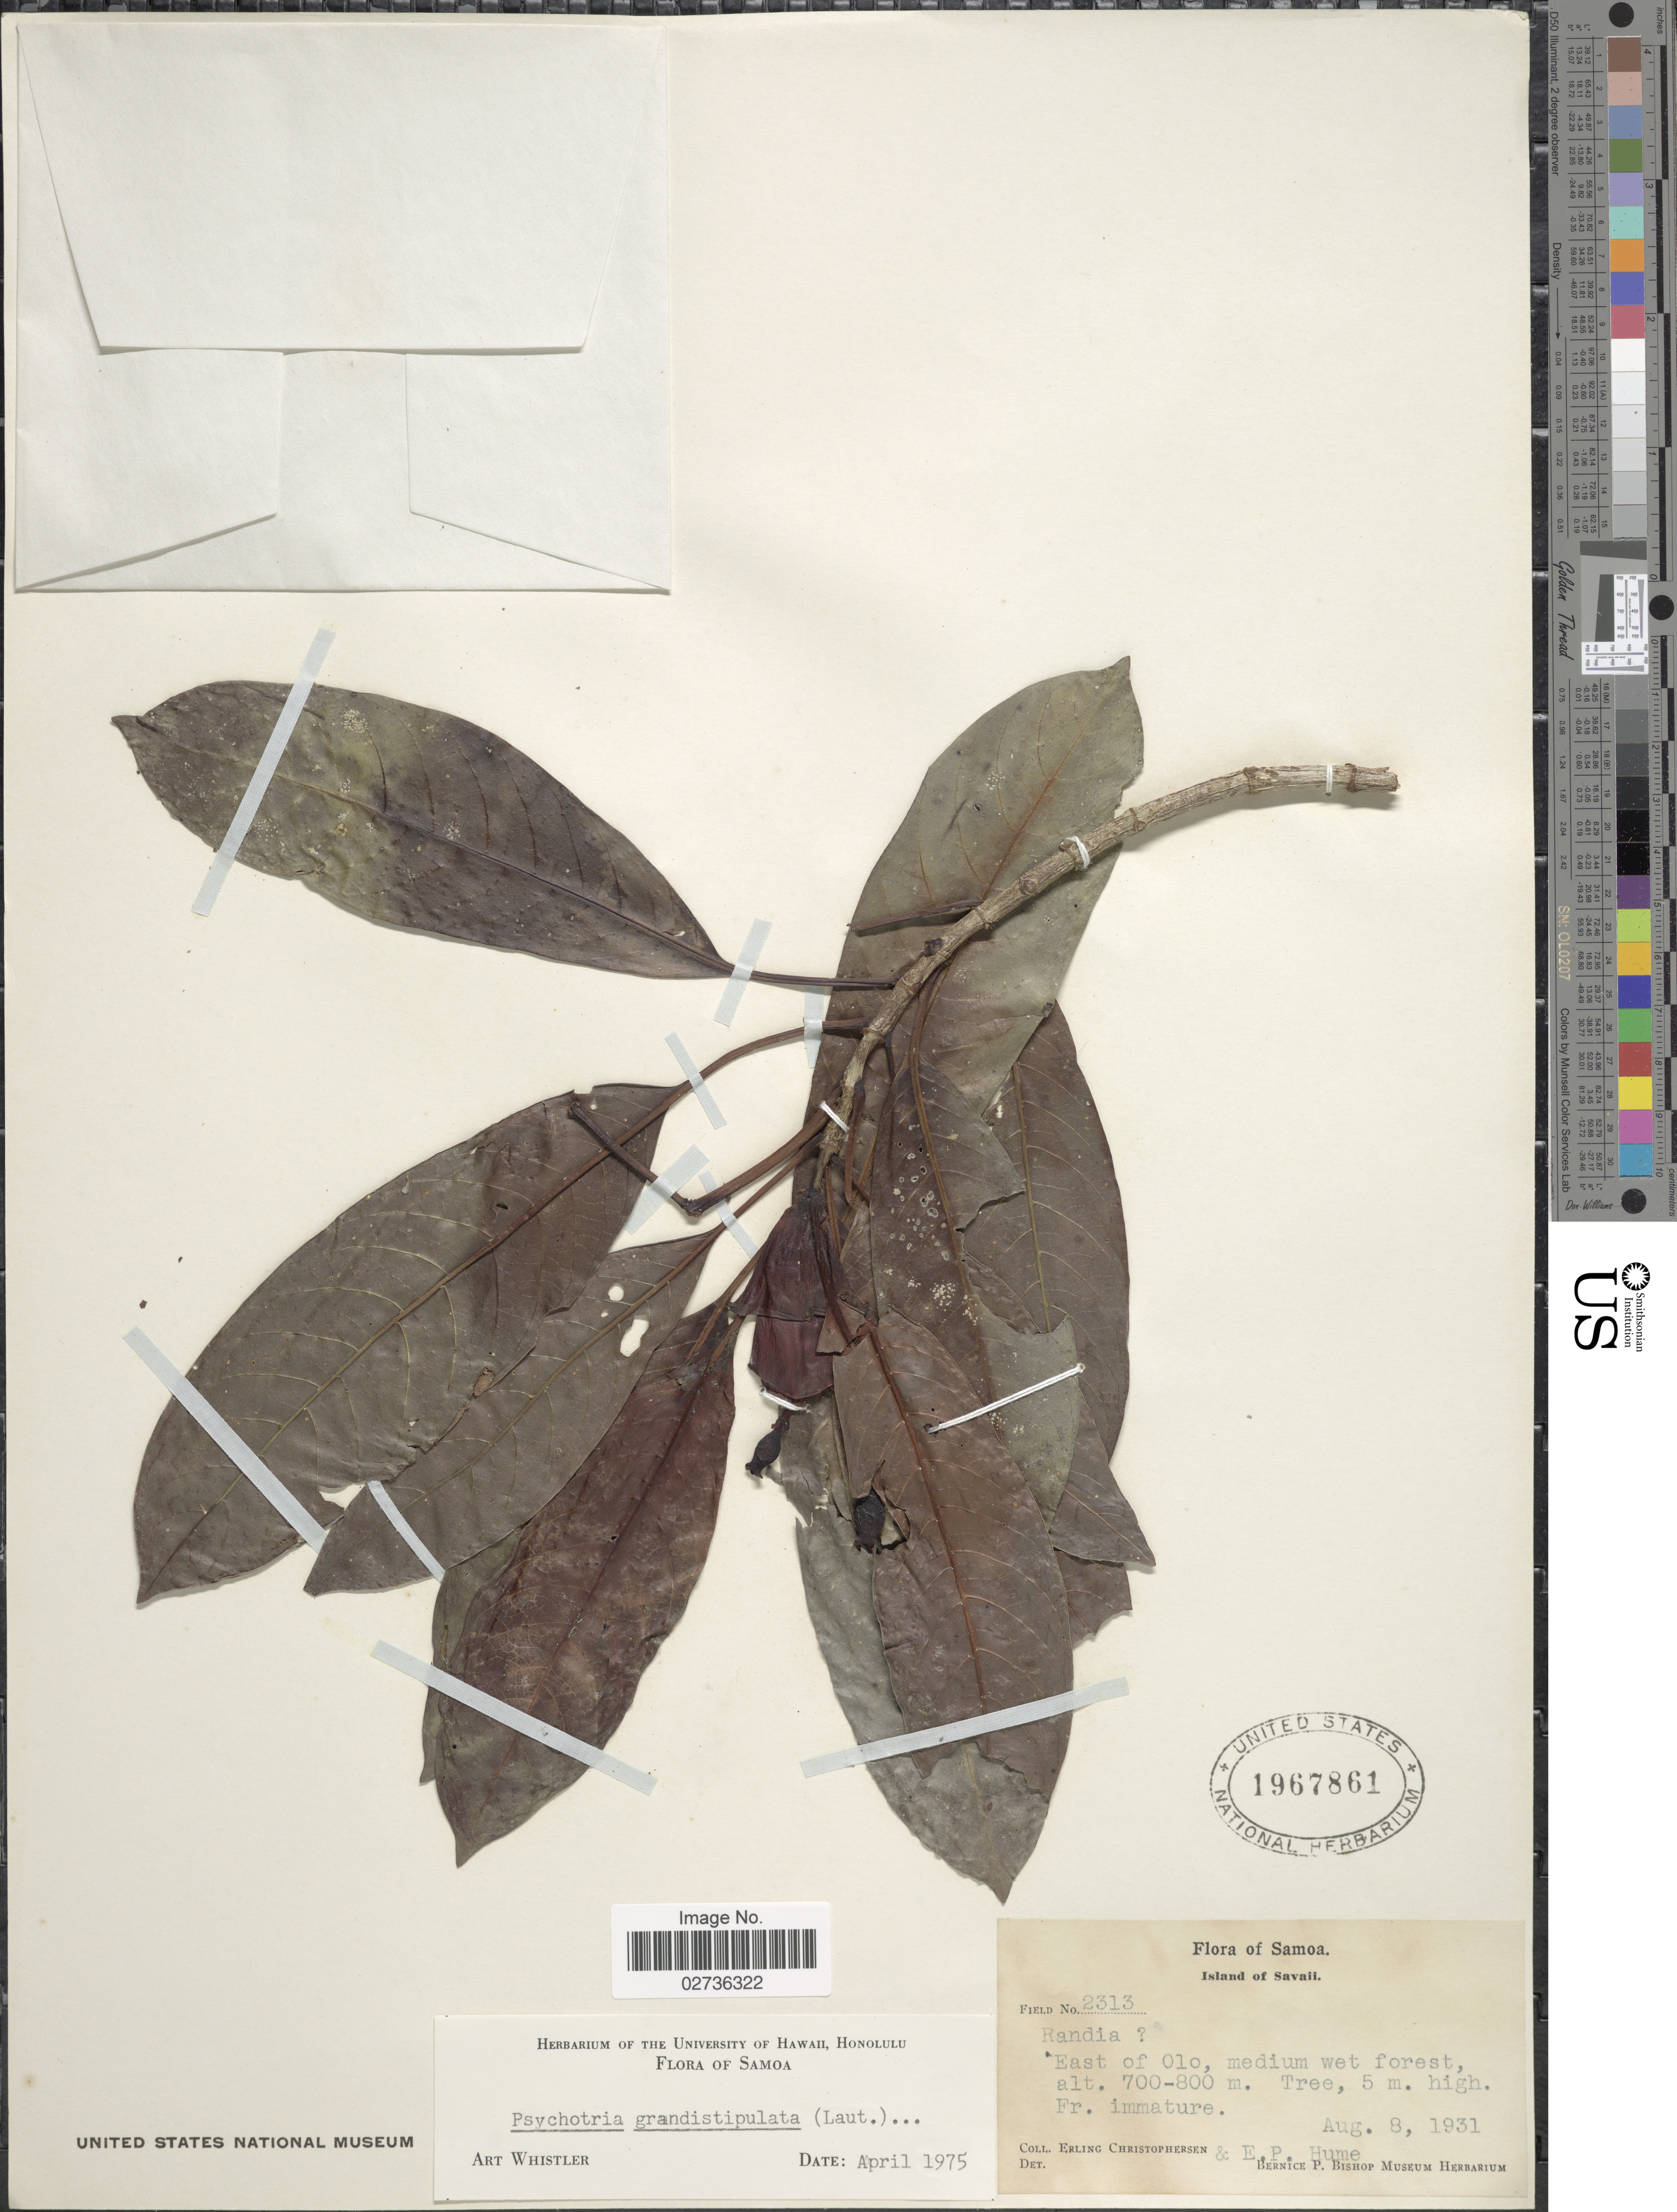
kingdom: Plantae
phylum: Tracheophyta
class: Magnoliopsida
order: Gentianales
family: Rubiaceae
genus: Psychotria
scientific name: Psychotria grandistipula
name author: Standl.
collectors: E. Christophersen & E. P. Hume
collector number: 2313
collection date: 1931-08-08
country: Samoa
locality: Samoa. Island of Savaiii. East of Olo.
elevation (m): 700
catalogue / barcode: US 1967861